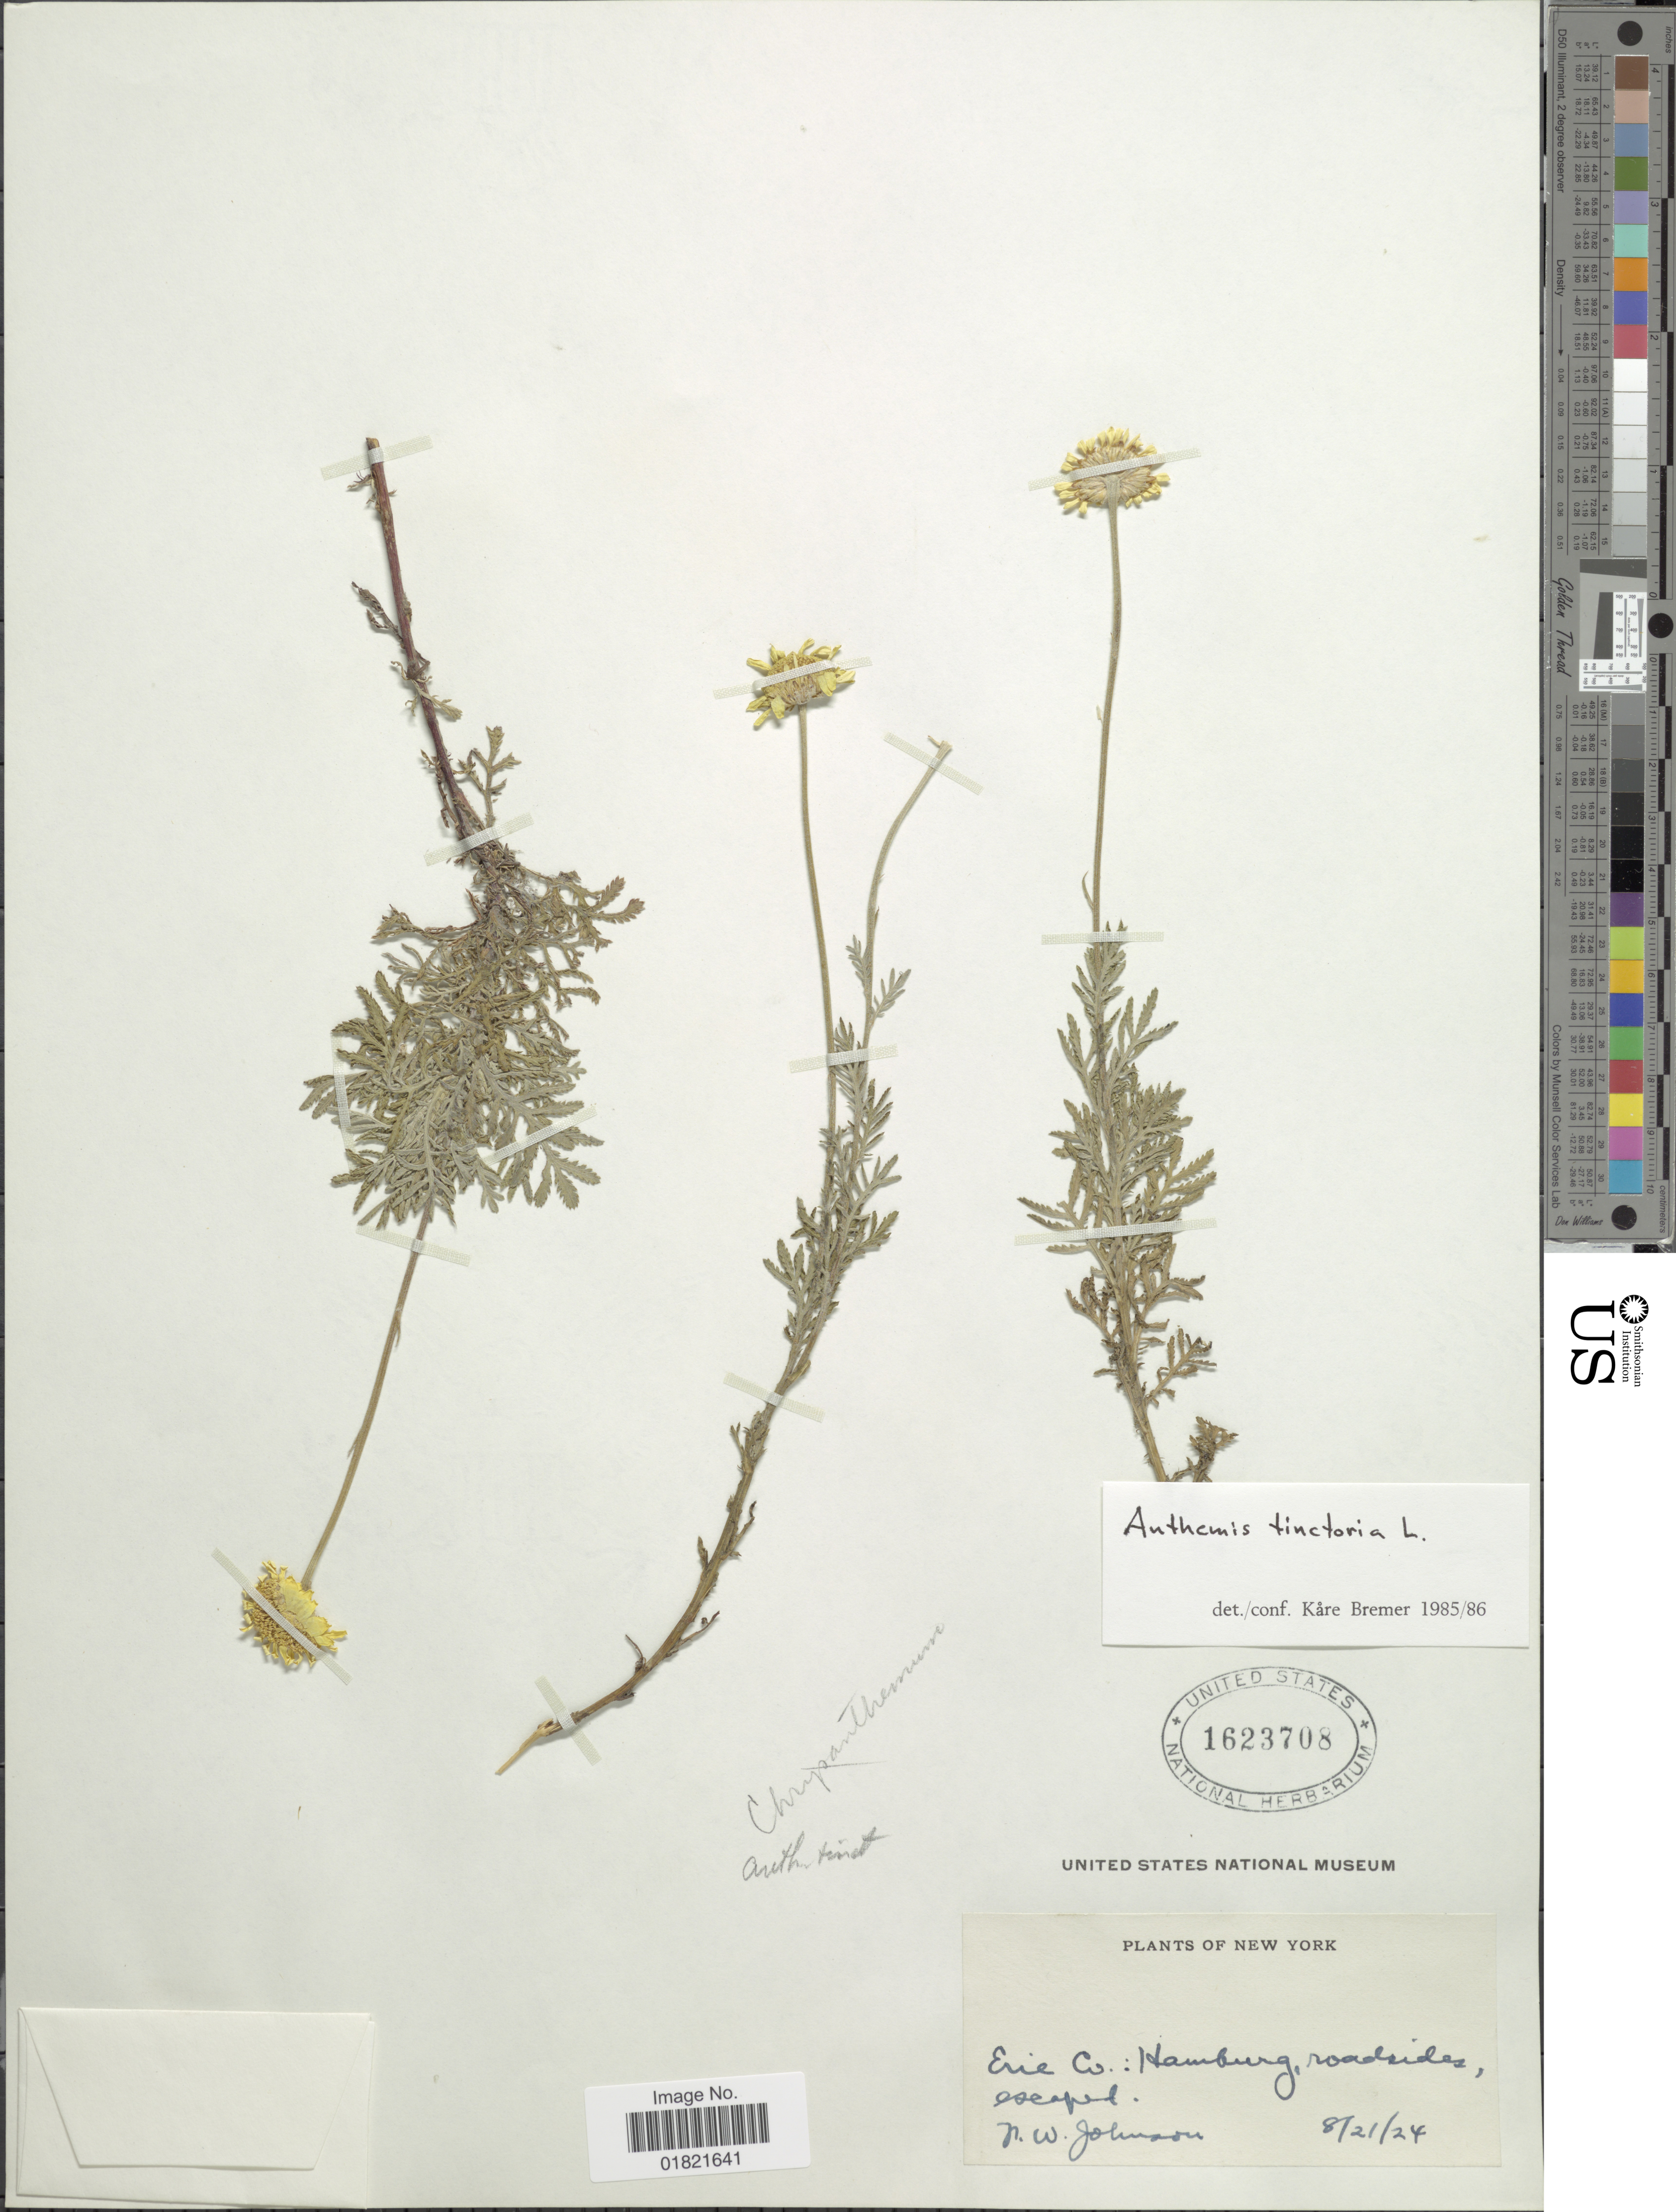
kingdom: Plantae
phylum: Tracheophyta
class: Magnoliopsida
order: Asterales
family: Asteraceae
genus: Anthemis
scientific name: Anthemis tinctoria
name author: L.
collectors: J. W. Johnson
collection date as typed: Transcribed d/m/y: 21/8/24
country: United States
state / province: New York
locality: Erie Co.: Hamburg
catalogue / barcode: US 1623708